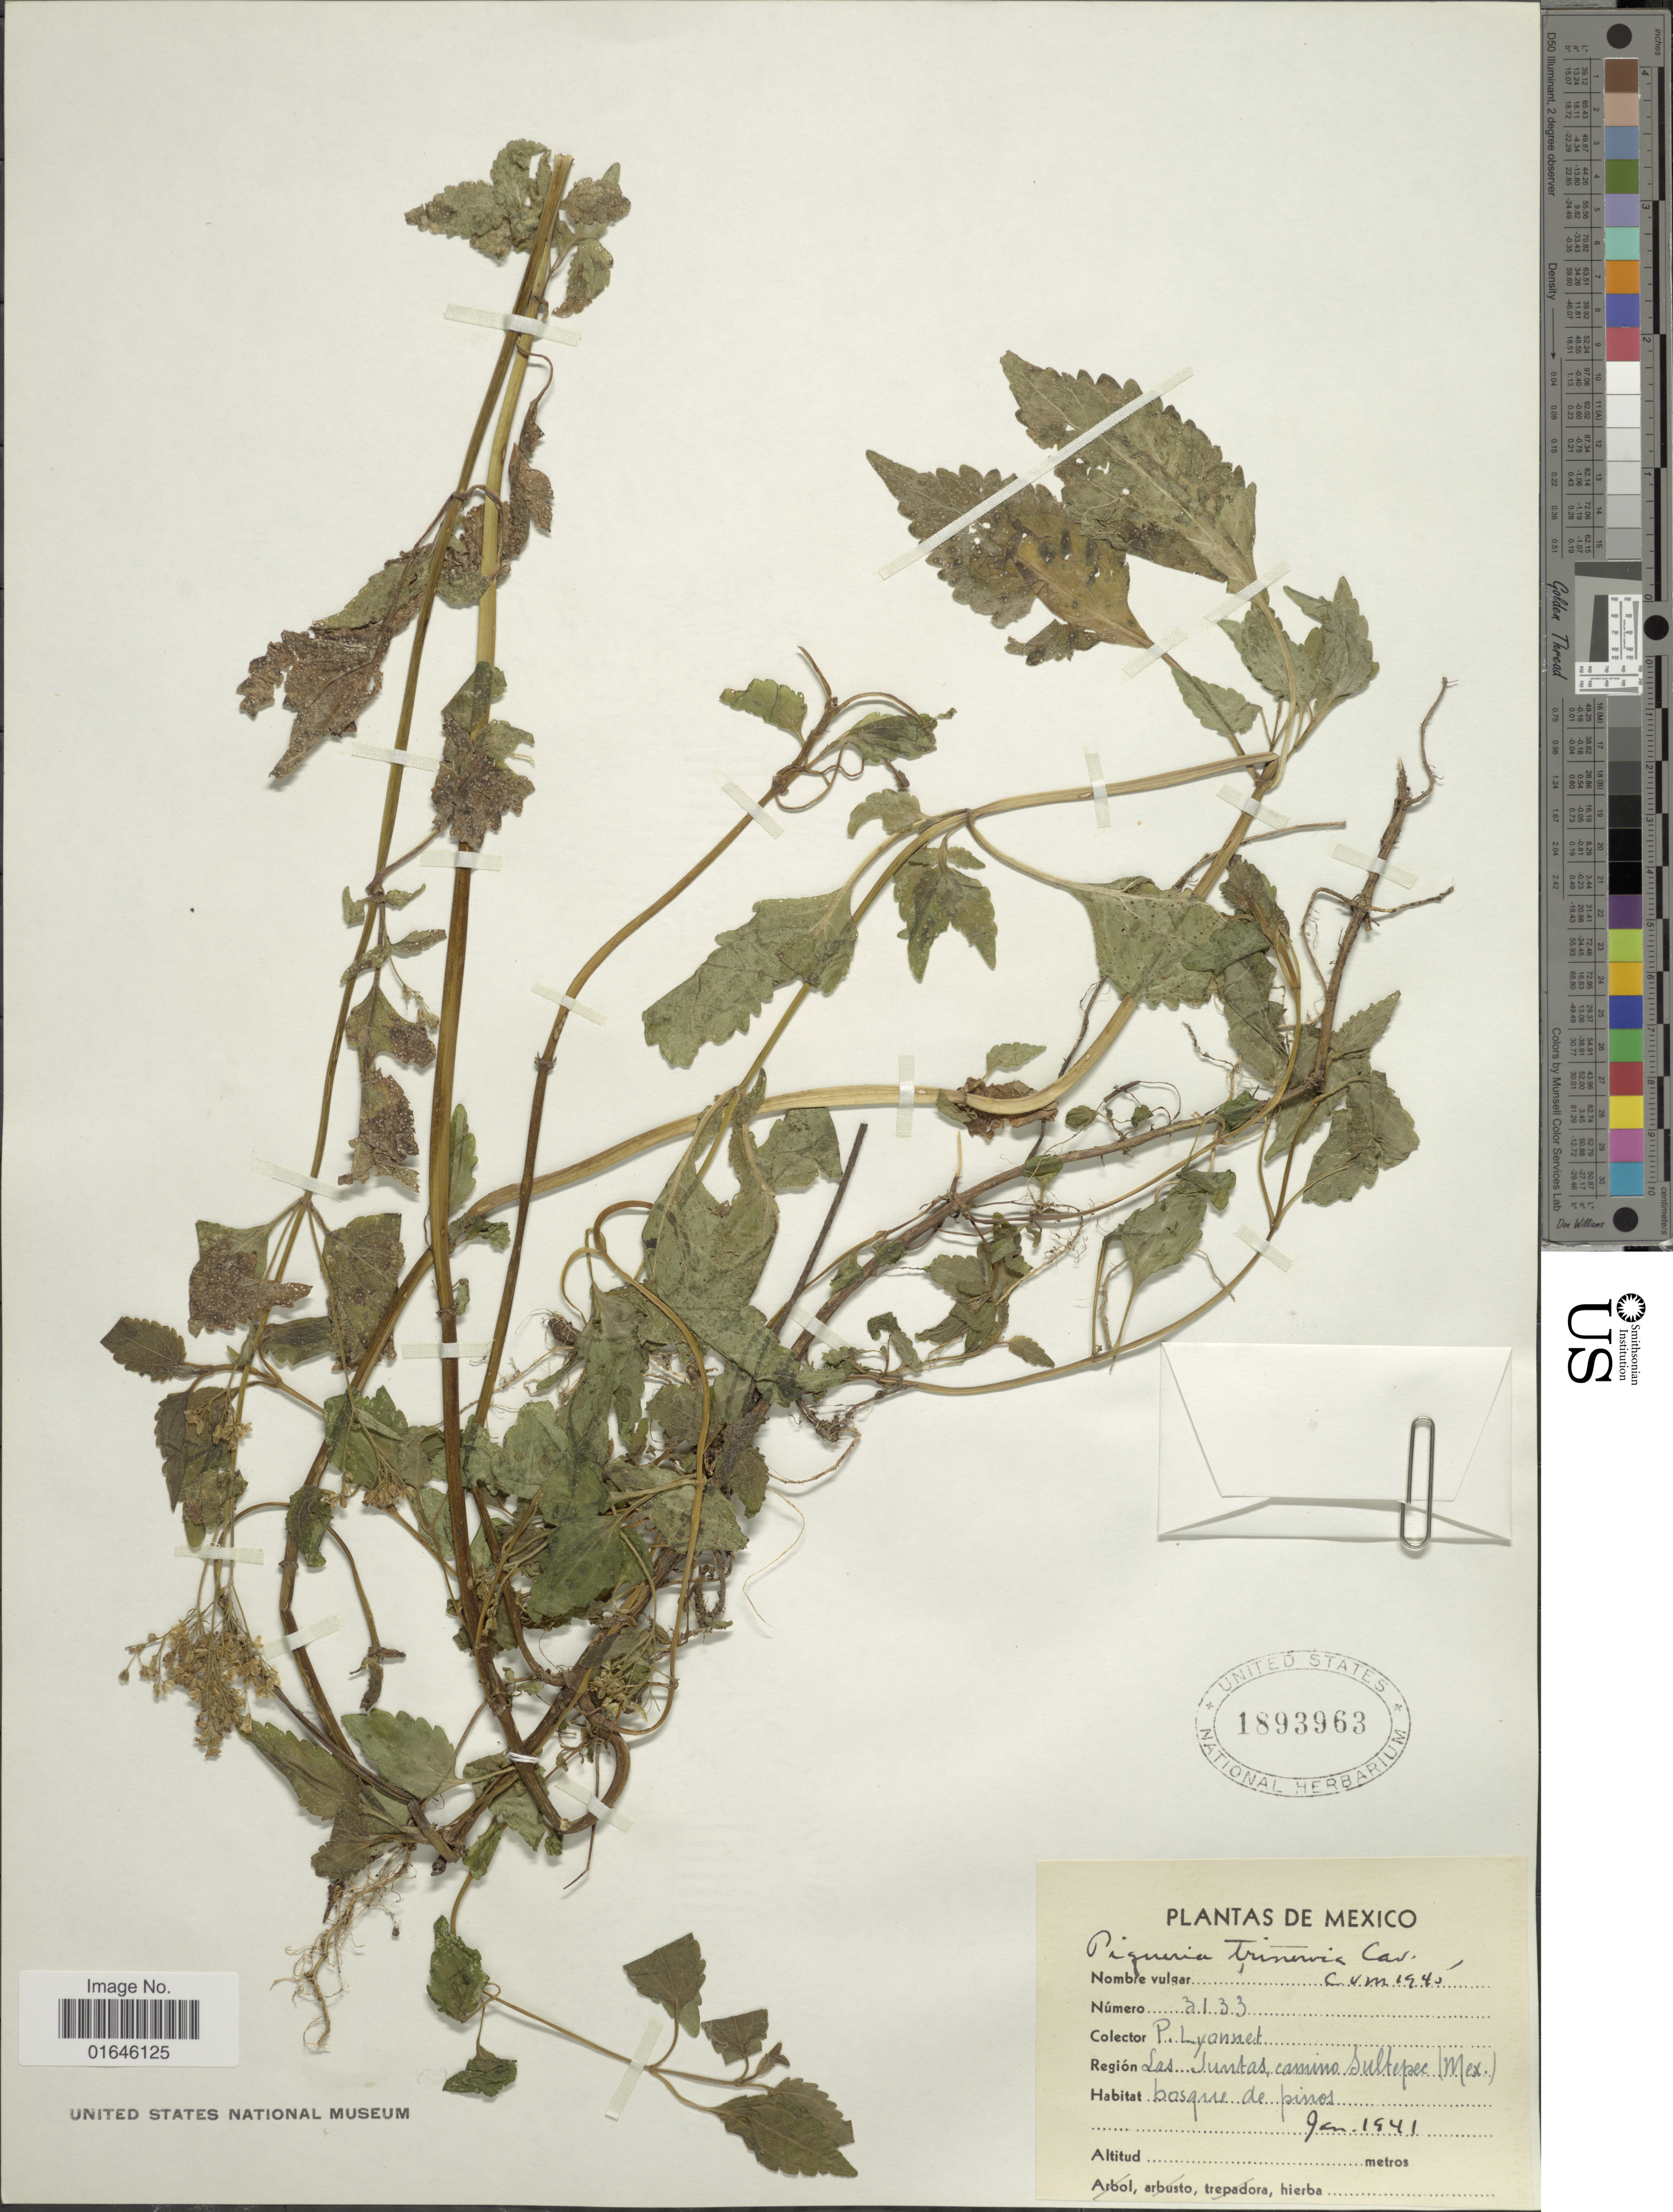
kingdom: Plantae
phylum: Tracheophyta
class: Magnoliopsida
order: Asterales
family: Asteraceae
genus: Piqueria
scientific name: Piqueria trinervia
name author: Cav.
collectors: P. Lyonnet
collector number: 3133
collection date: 1941-01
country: Mexico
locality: Las Juntas camino Sultepec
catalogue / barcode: US 1893963